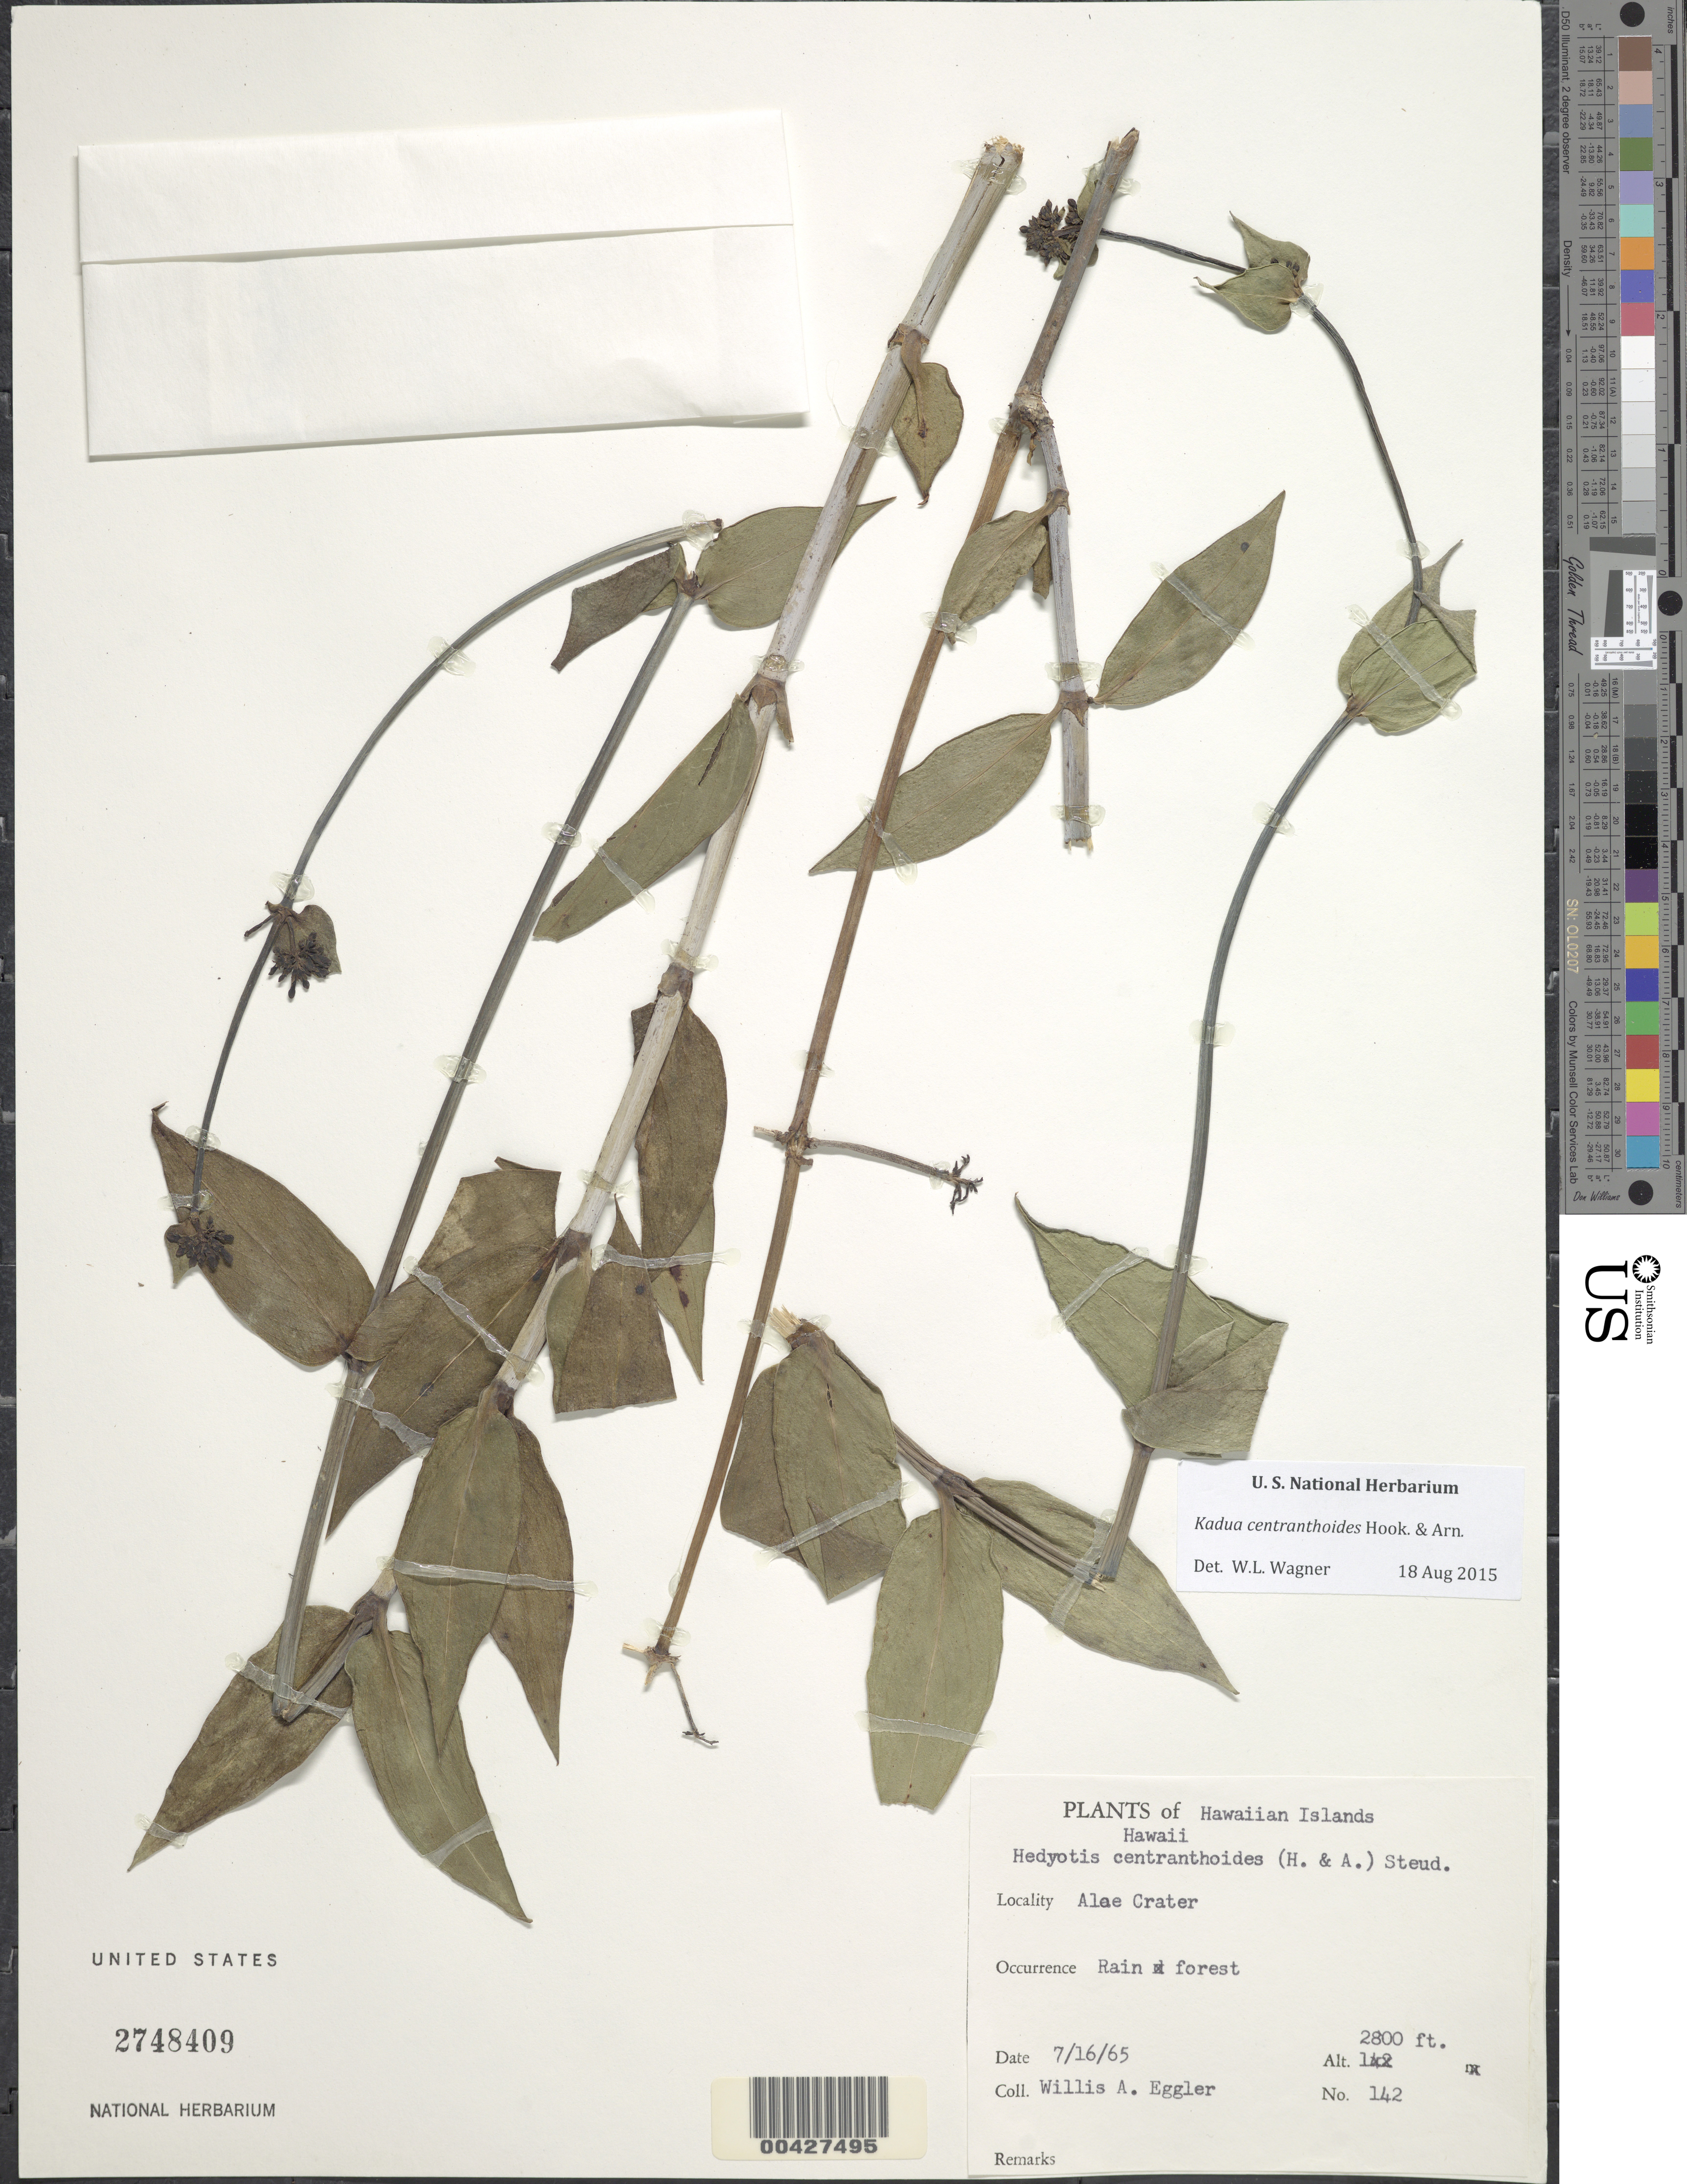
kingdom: Plantae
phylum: Tracheophyta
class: Magnoliopsida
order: Gentianales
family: Rubiaceae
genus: Kadua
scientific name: Kadua centranthoides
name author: Hook. & Arn.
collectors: W. A. Eggler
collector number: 142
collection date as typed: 16 Jun 1965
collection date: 1965-06-16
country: United States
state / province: Hawaii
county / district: Hawaii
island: Hawaii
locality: Alae Crater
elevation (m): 853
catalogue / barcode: US 2748409